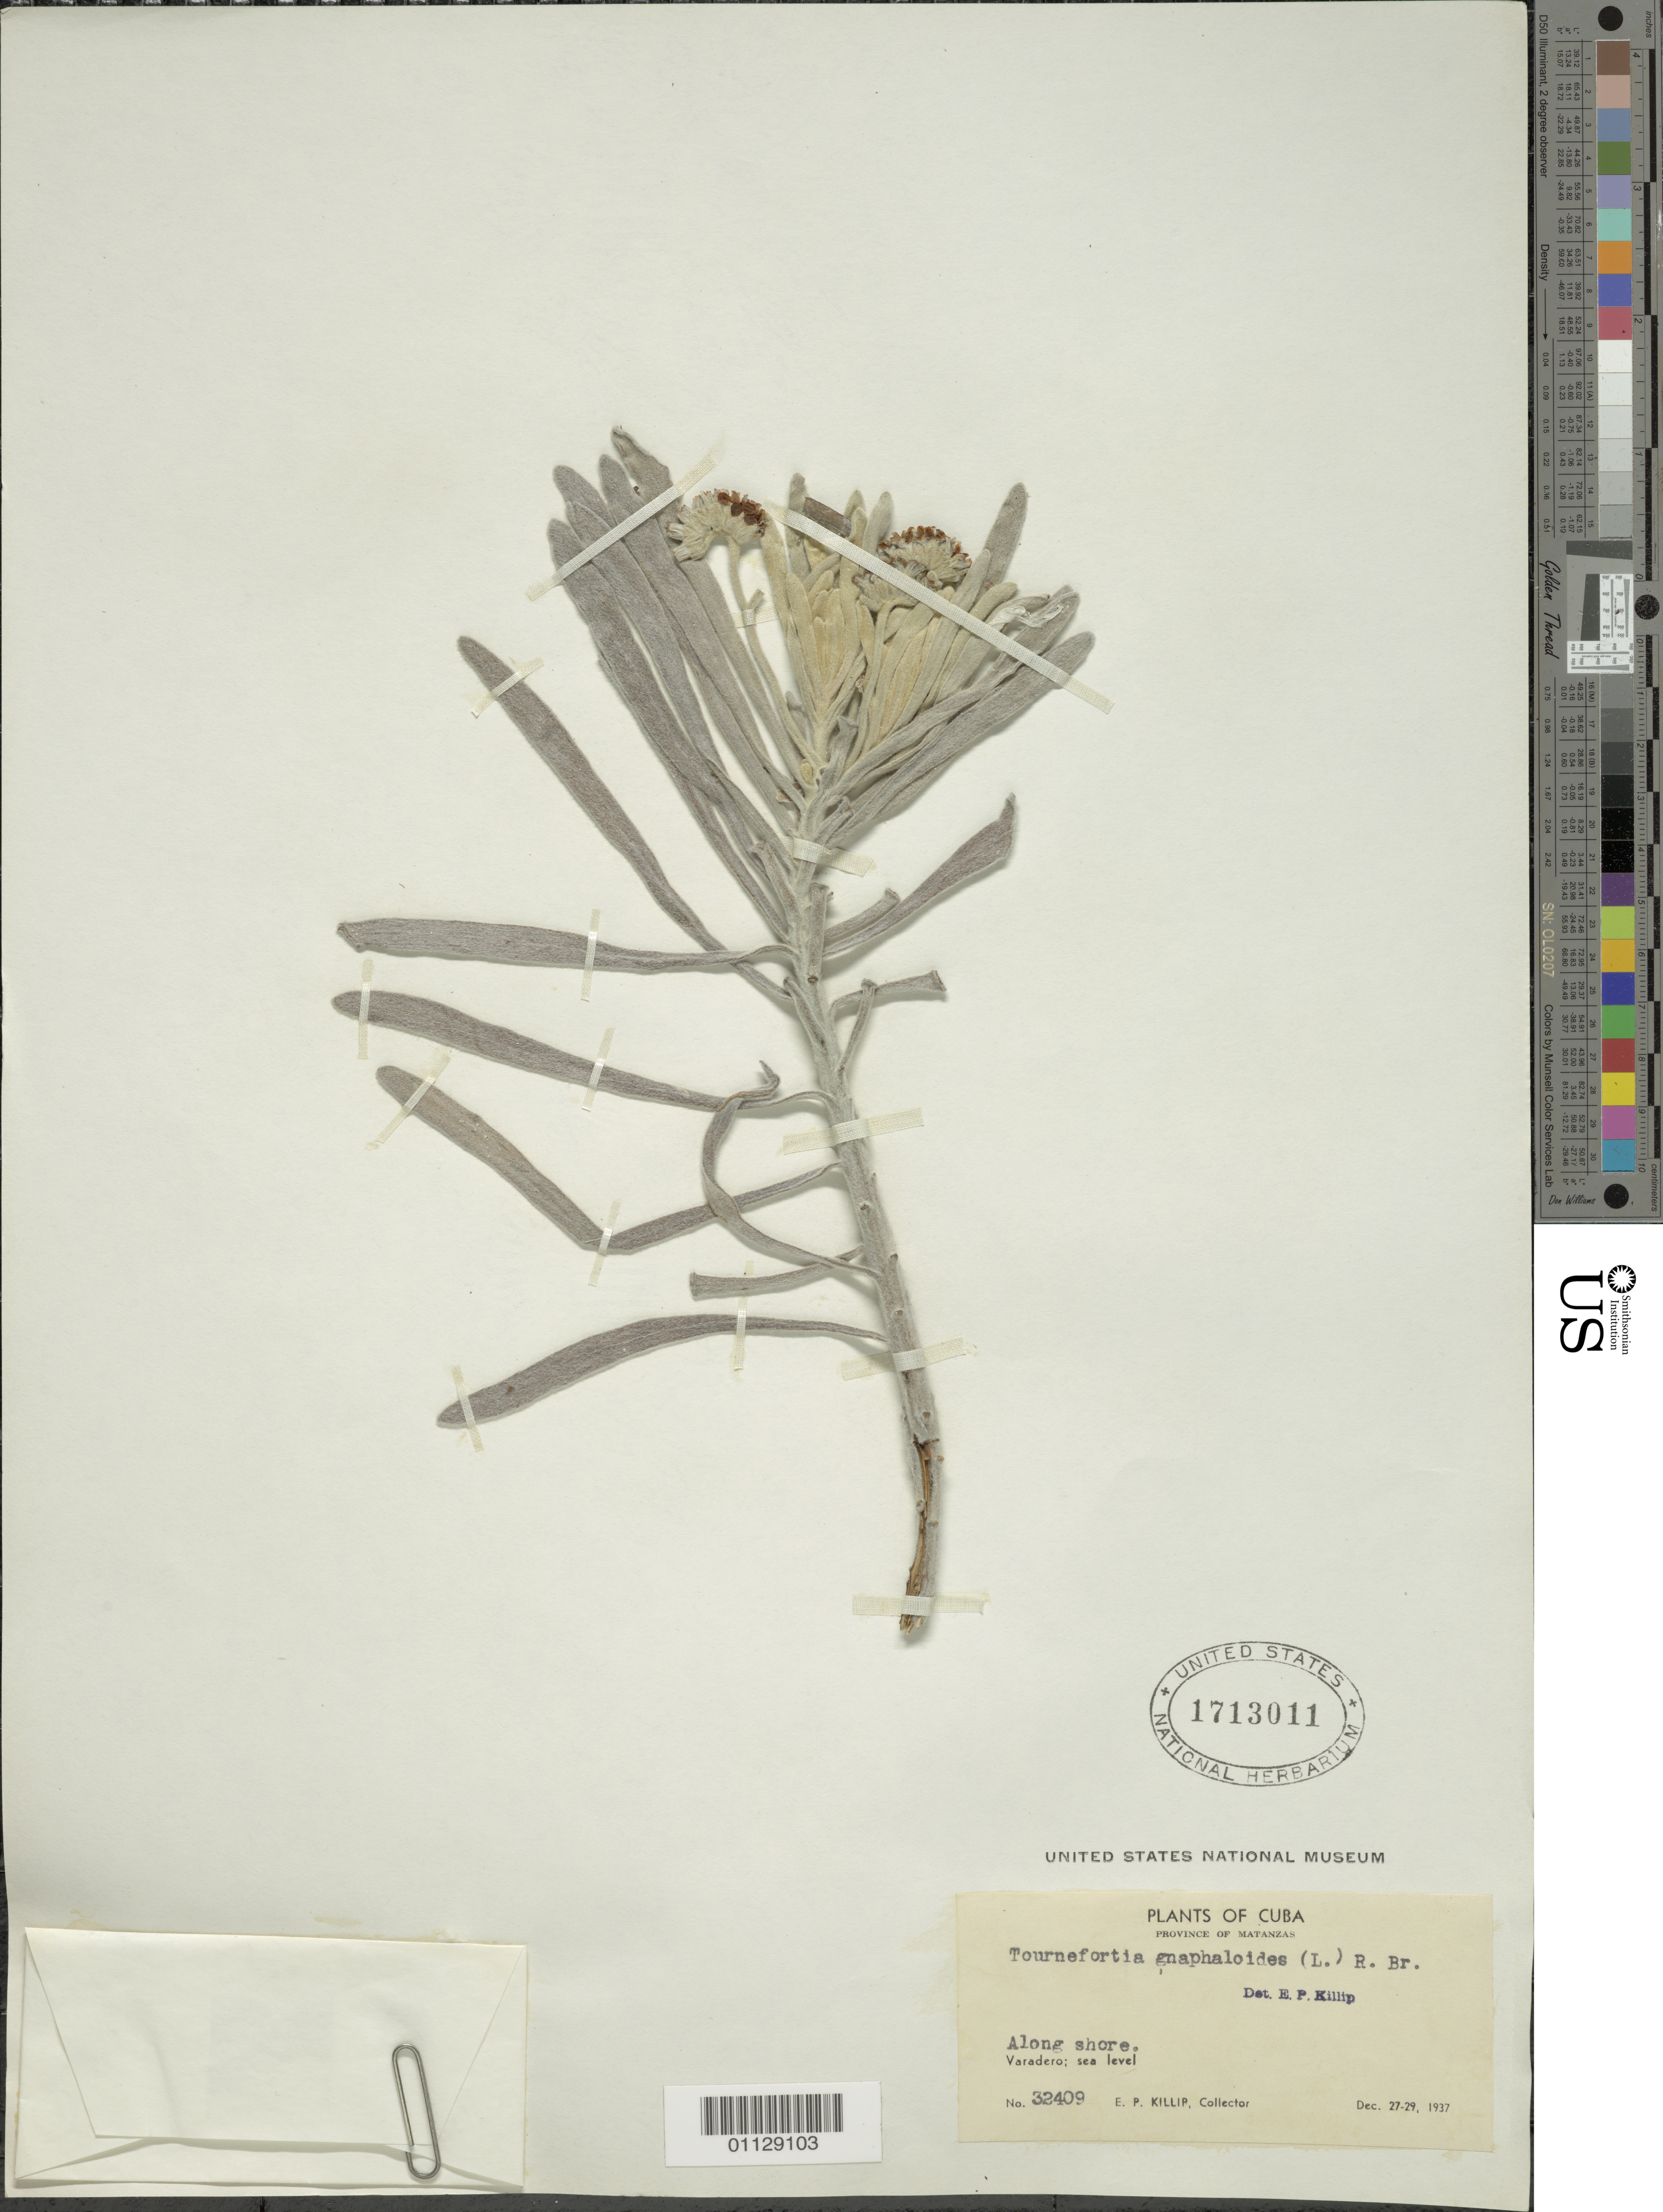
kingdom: Plantae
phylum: Tracheophyta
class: Magnoliopsida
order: Boraginales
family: Heliotropiaceae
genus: Tournefortia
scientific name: Tournefortia gnaphalodes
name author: (L.) R. Br.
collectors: E. P. Killip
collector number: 32409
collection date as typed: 27 Dec 1937 to 29 Dec 1937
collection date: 1937-12-27/1937-12-29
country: Cuba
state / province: Matanzas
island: Cuba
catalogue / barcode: US 1713011